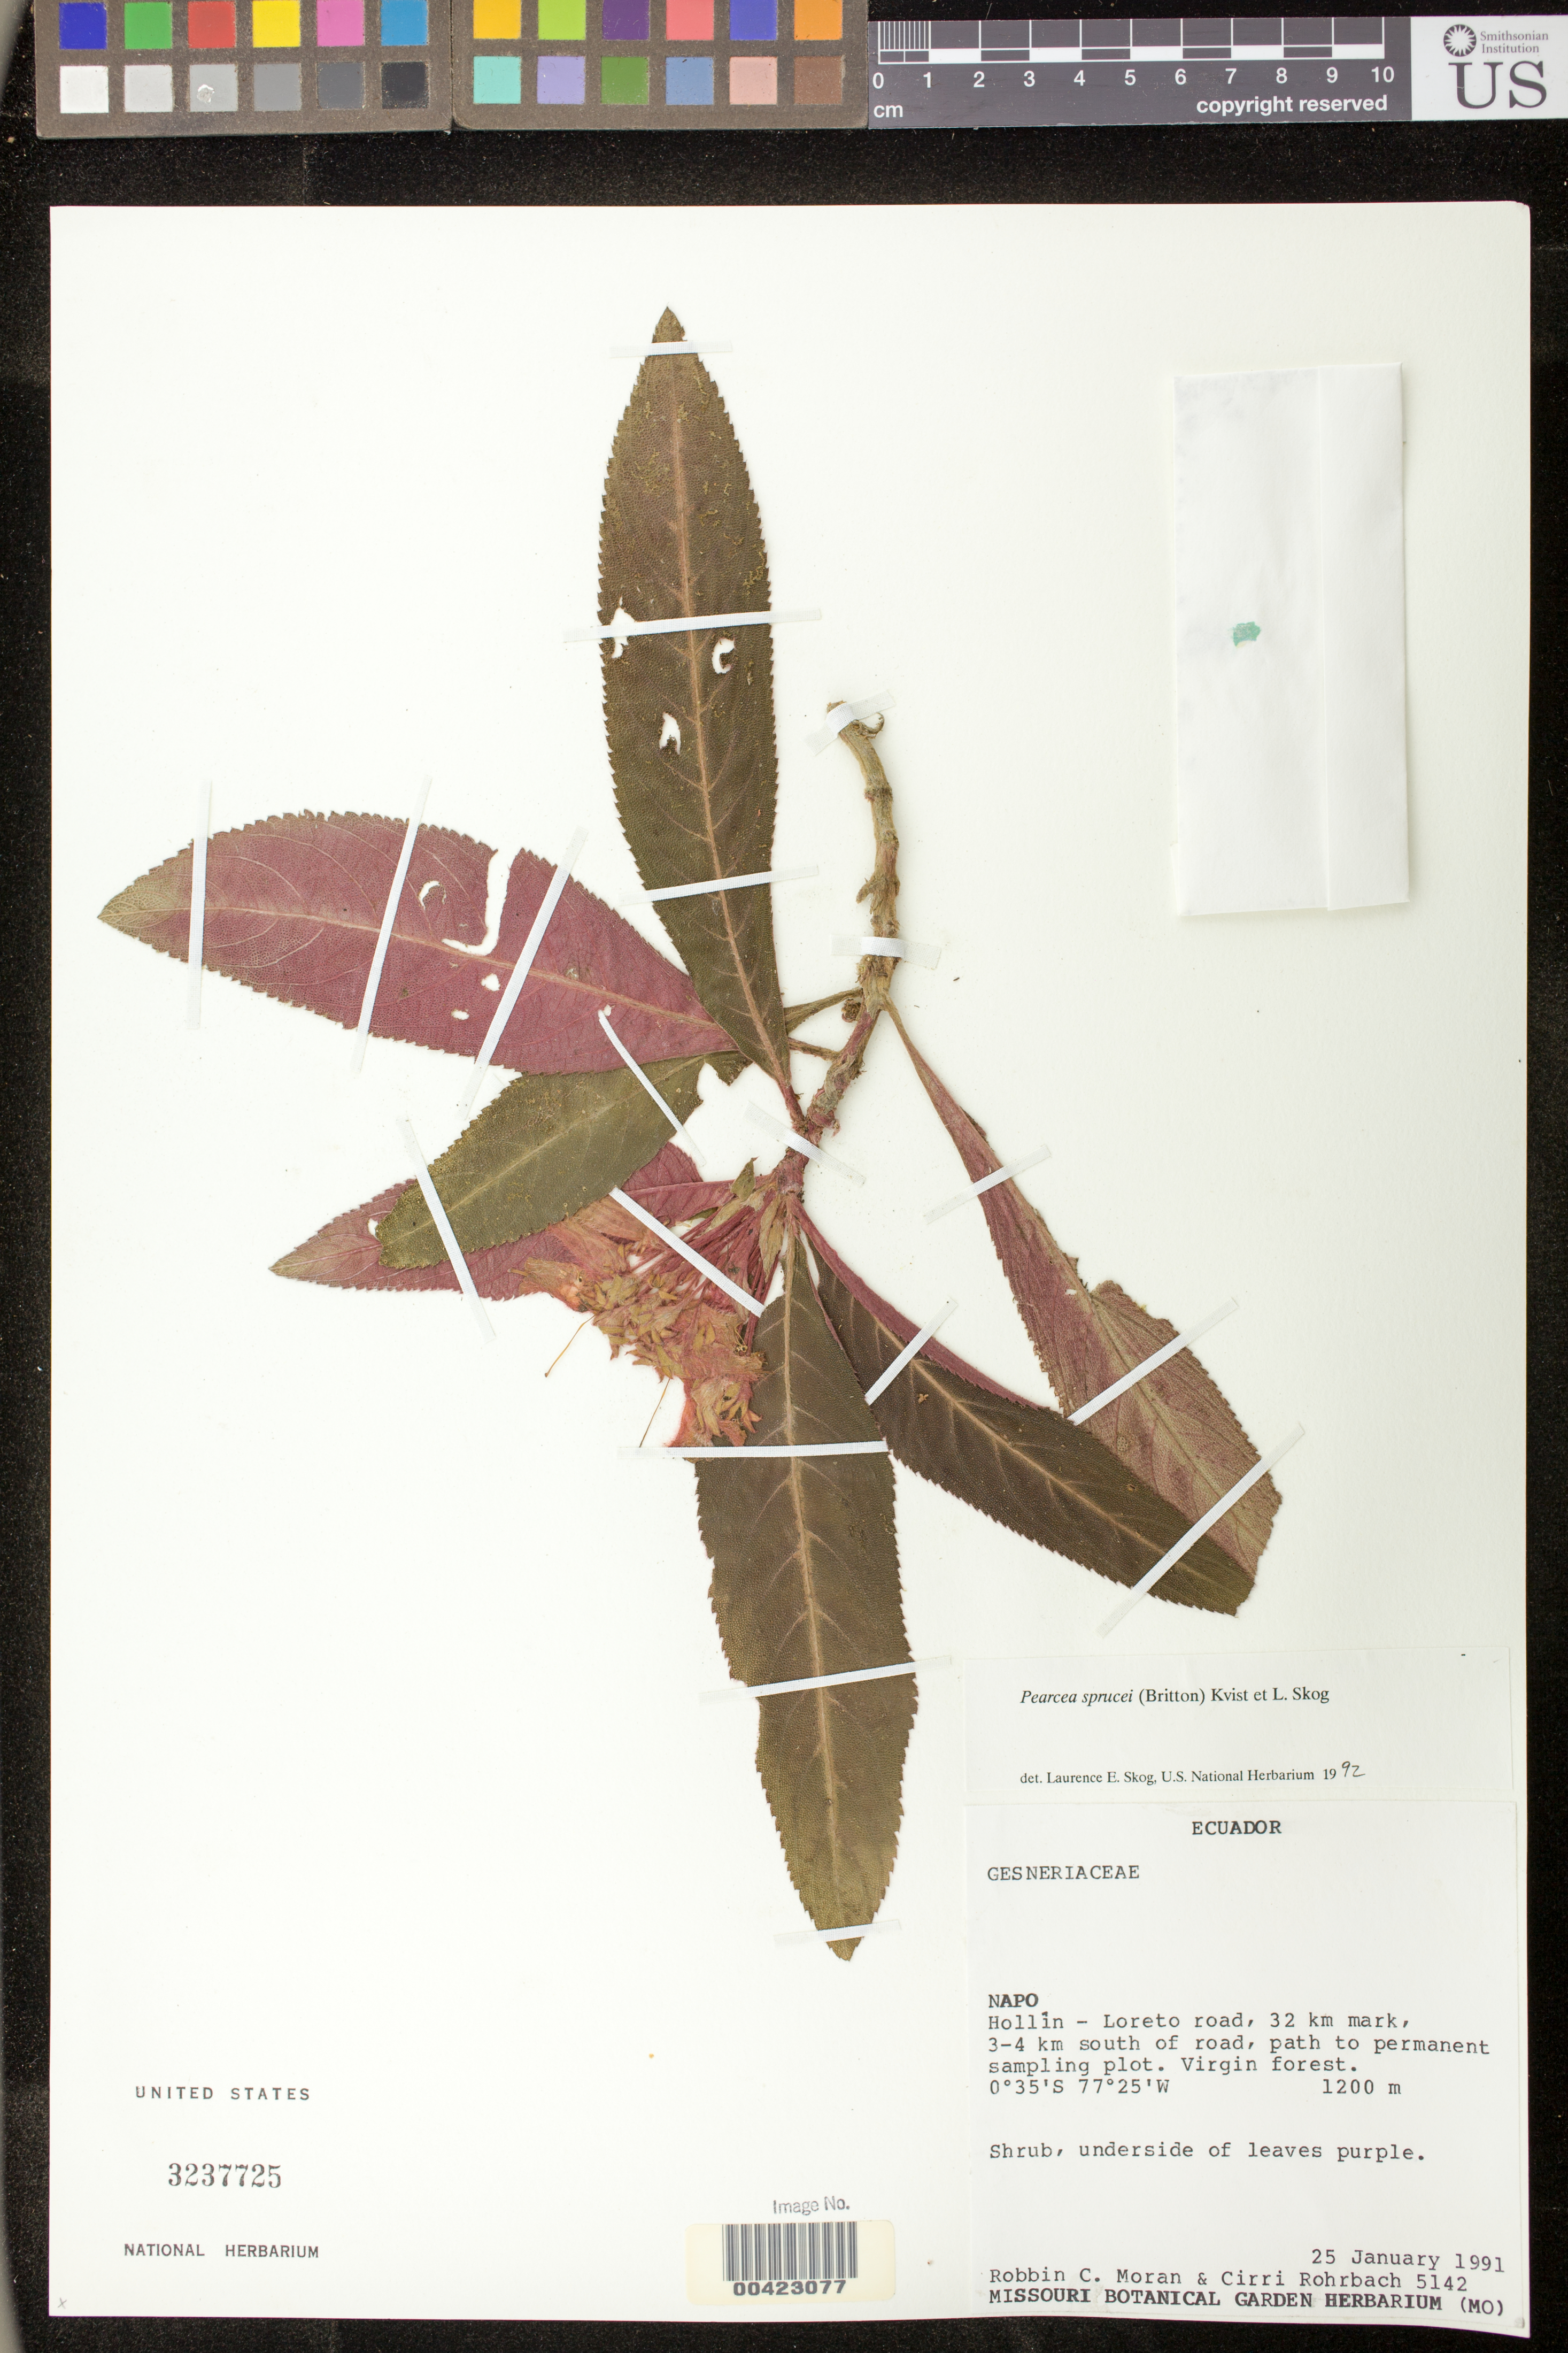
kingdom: Plantae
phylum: Tracheophyta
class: Magnoliopsida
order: Lamiales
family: Gesneriaceae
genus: Pearcea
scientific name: Pearcea sprucei var. sprucei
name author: (Britton ex Rusby) L.P. Kvist & L.E. Skog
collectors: R. C. Moran & C. Rohrbach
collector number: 5142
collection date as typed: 25 Jan 1991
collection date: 1991-01-25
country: Ecuador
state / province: Napo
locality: Hollin - Loreto road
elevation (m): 1200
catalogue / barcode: US 3237725